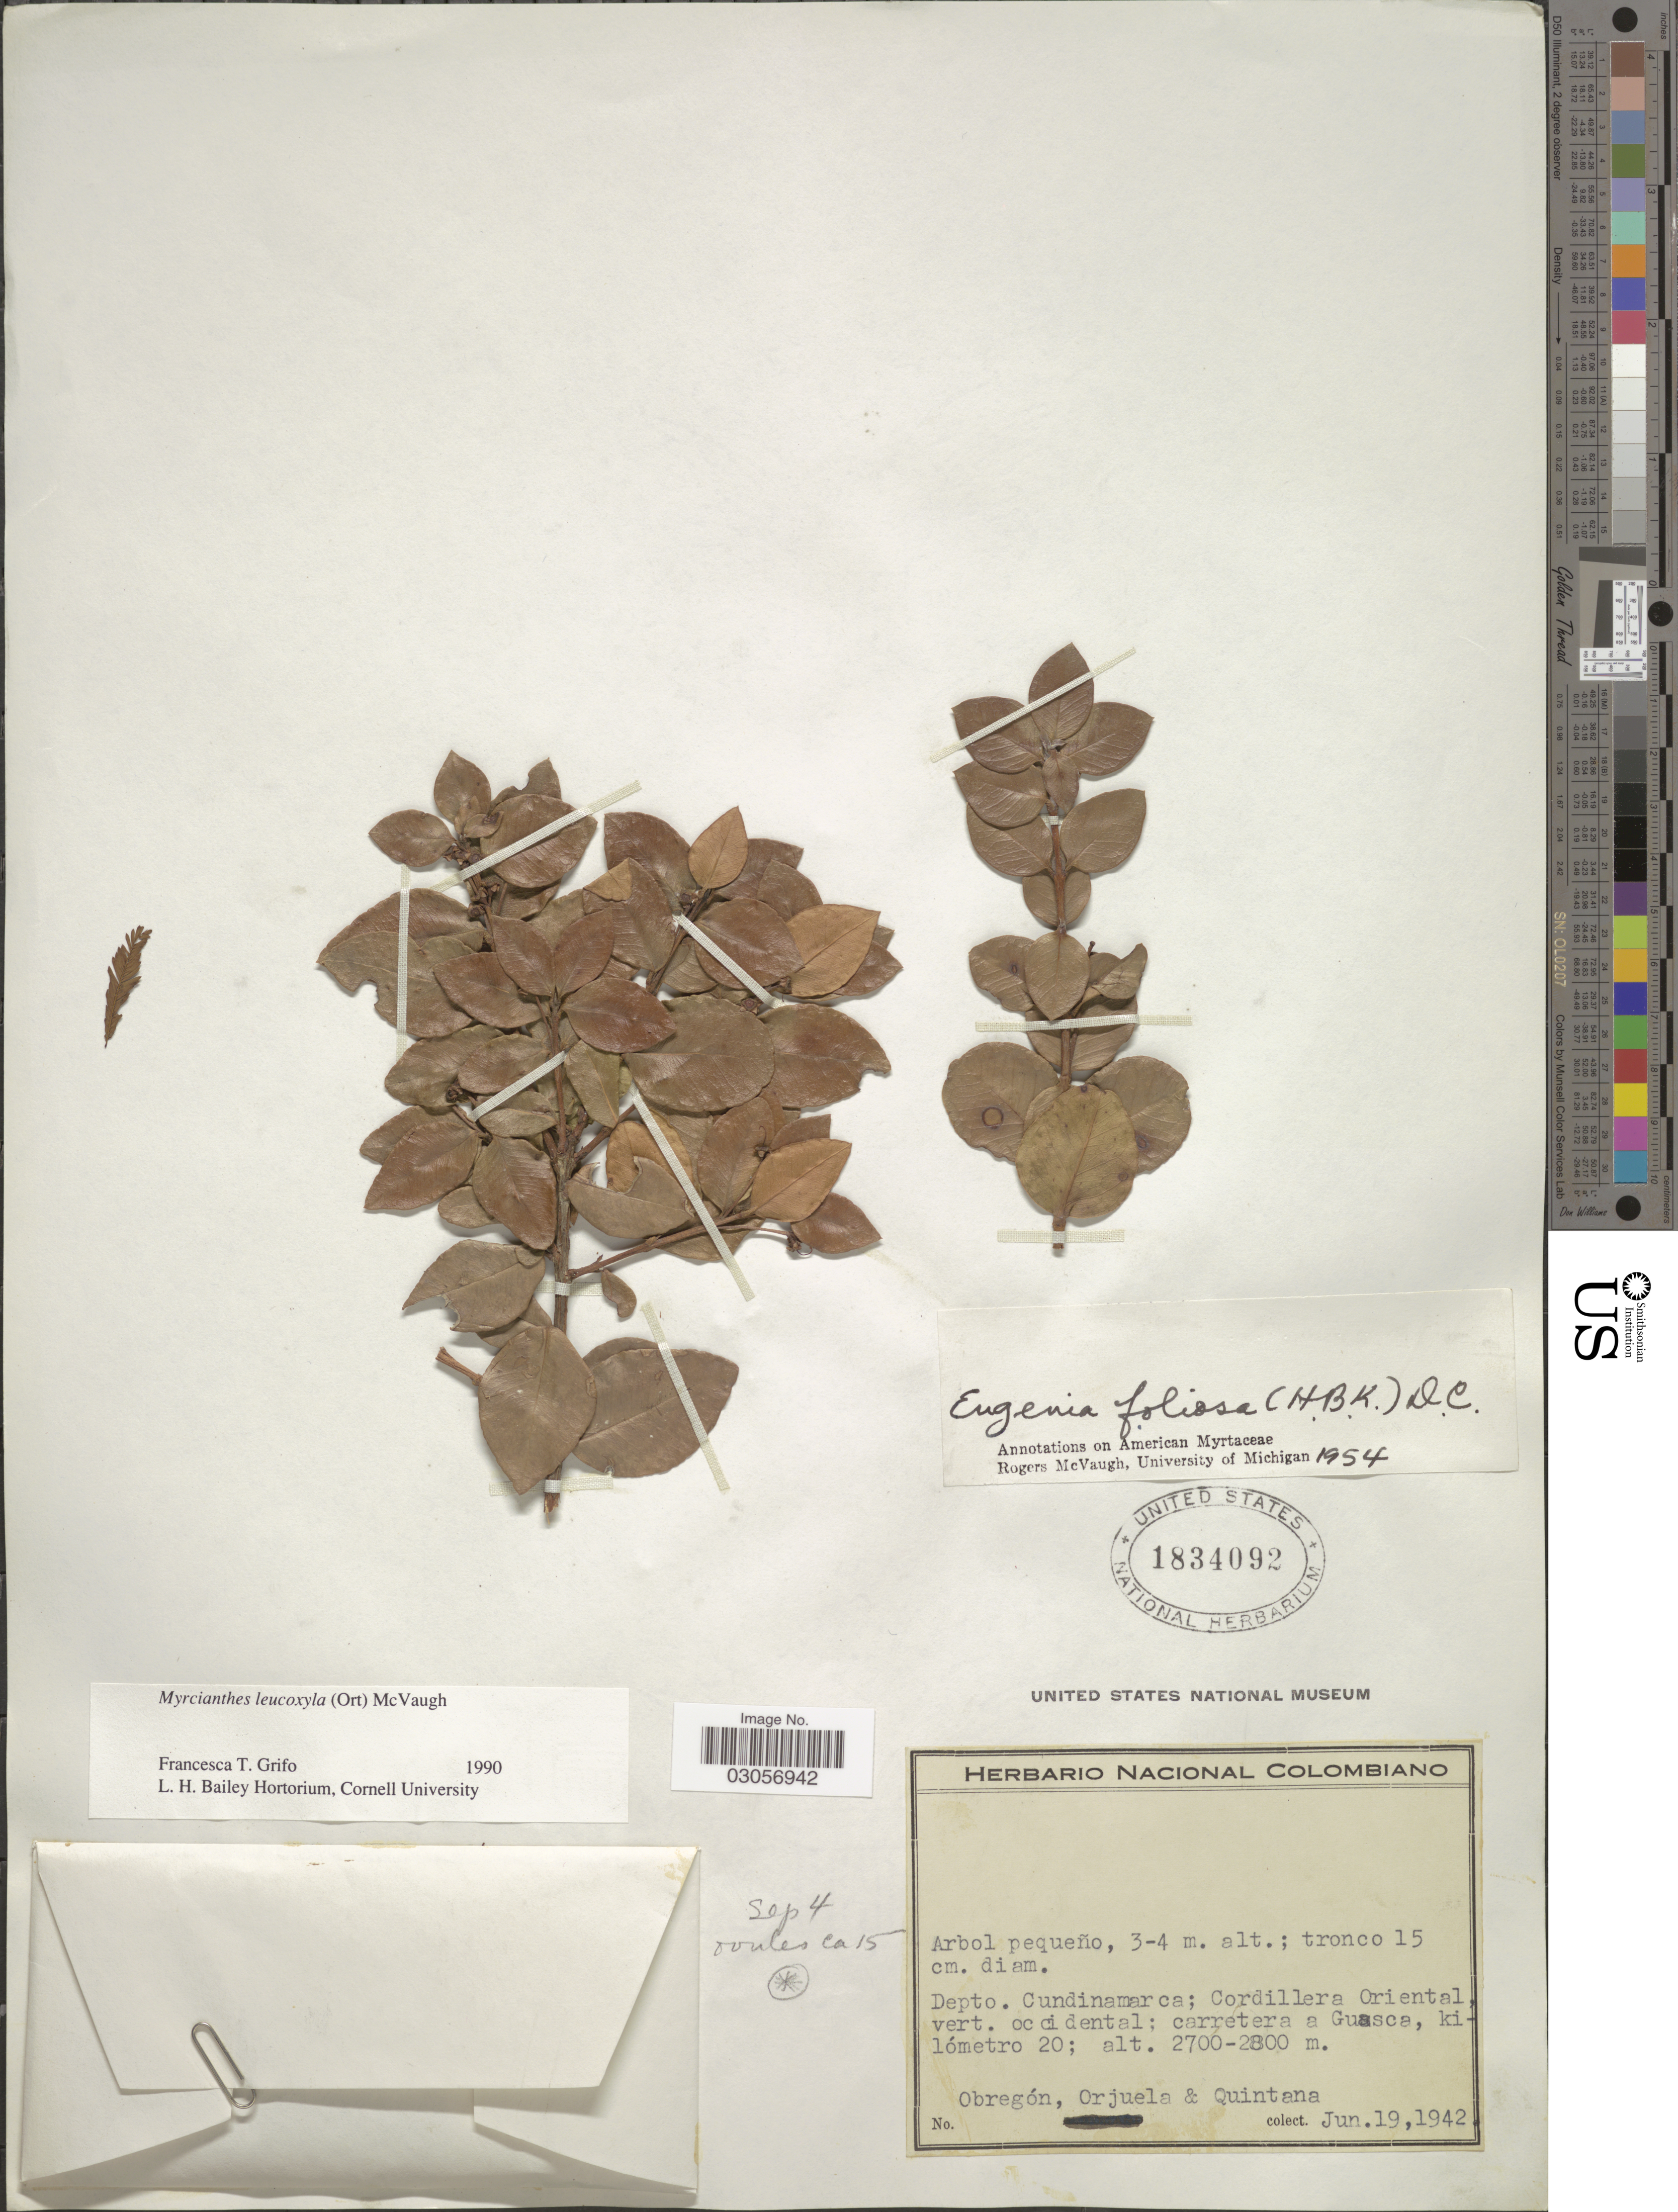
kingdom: Plantae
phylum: Tracheophyta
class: Magnoliopsida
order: Myrtales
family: Myrtaceae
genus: Myrcianthes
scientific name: Myrcianthes leucoxyla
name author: (Ortega) McVaugh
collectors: Obregón, Orjuela & -- Quintana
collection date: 1942-06-19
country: Colombia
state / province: Cundinamarca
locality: Depto. Cundinamarca; Cordillera Oriental, vert. occidental; carretera a Guasca, kilómetro 20.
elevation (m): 2700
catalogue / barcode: US 1834092